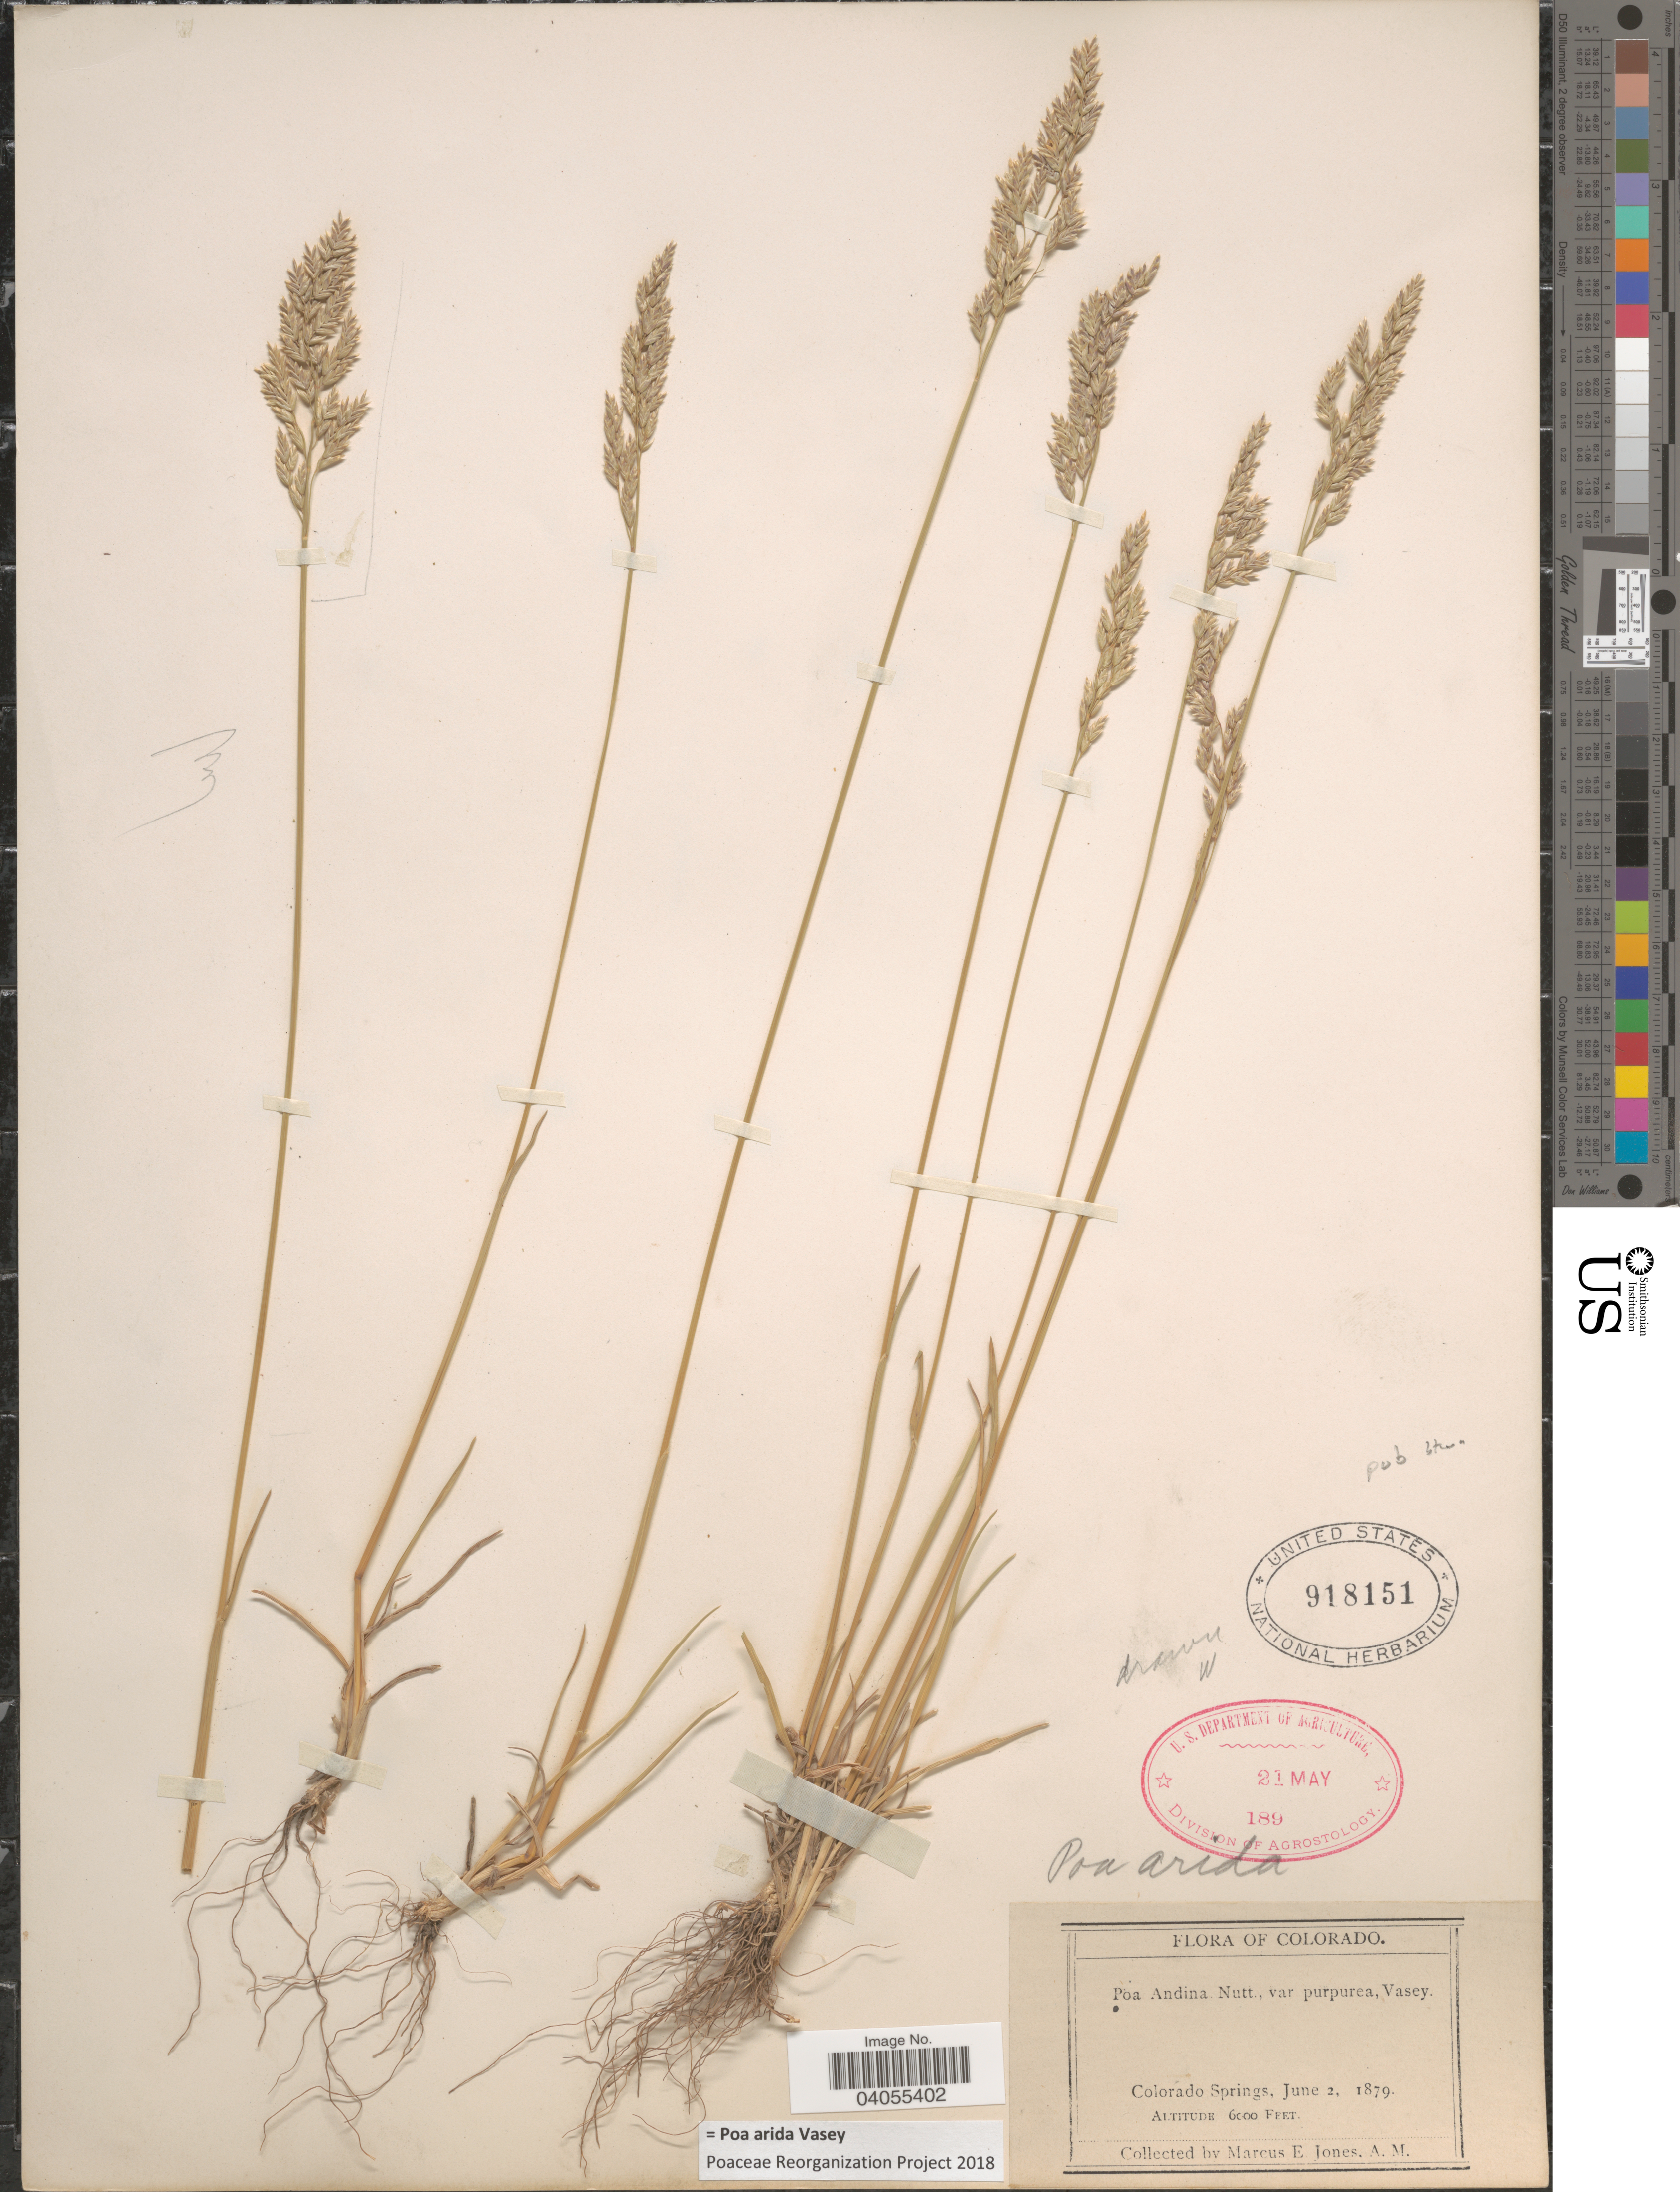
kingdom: Plantae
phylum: Tracheophyta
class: Liliopsida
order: Poales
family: Poaceae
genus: Poa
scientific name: Poa arida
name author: Vasey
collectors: M. E. Jones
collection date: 1879-06-02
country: United States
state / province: Colorado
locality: Colorado Springs.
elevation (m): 1829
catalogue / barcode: US 918151